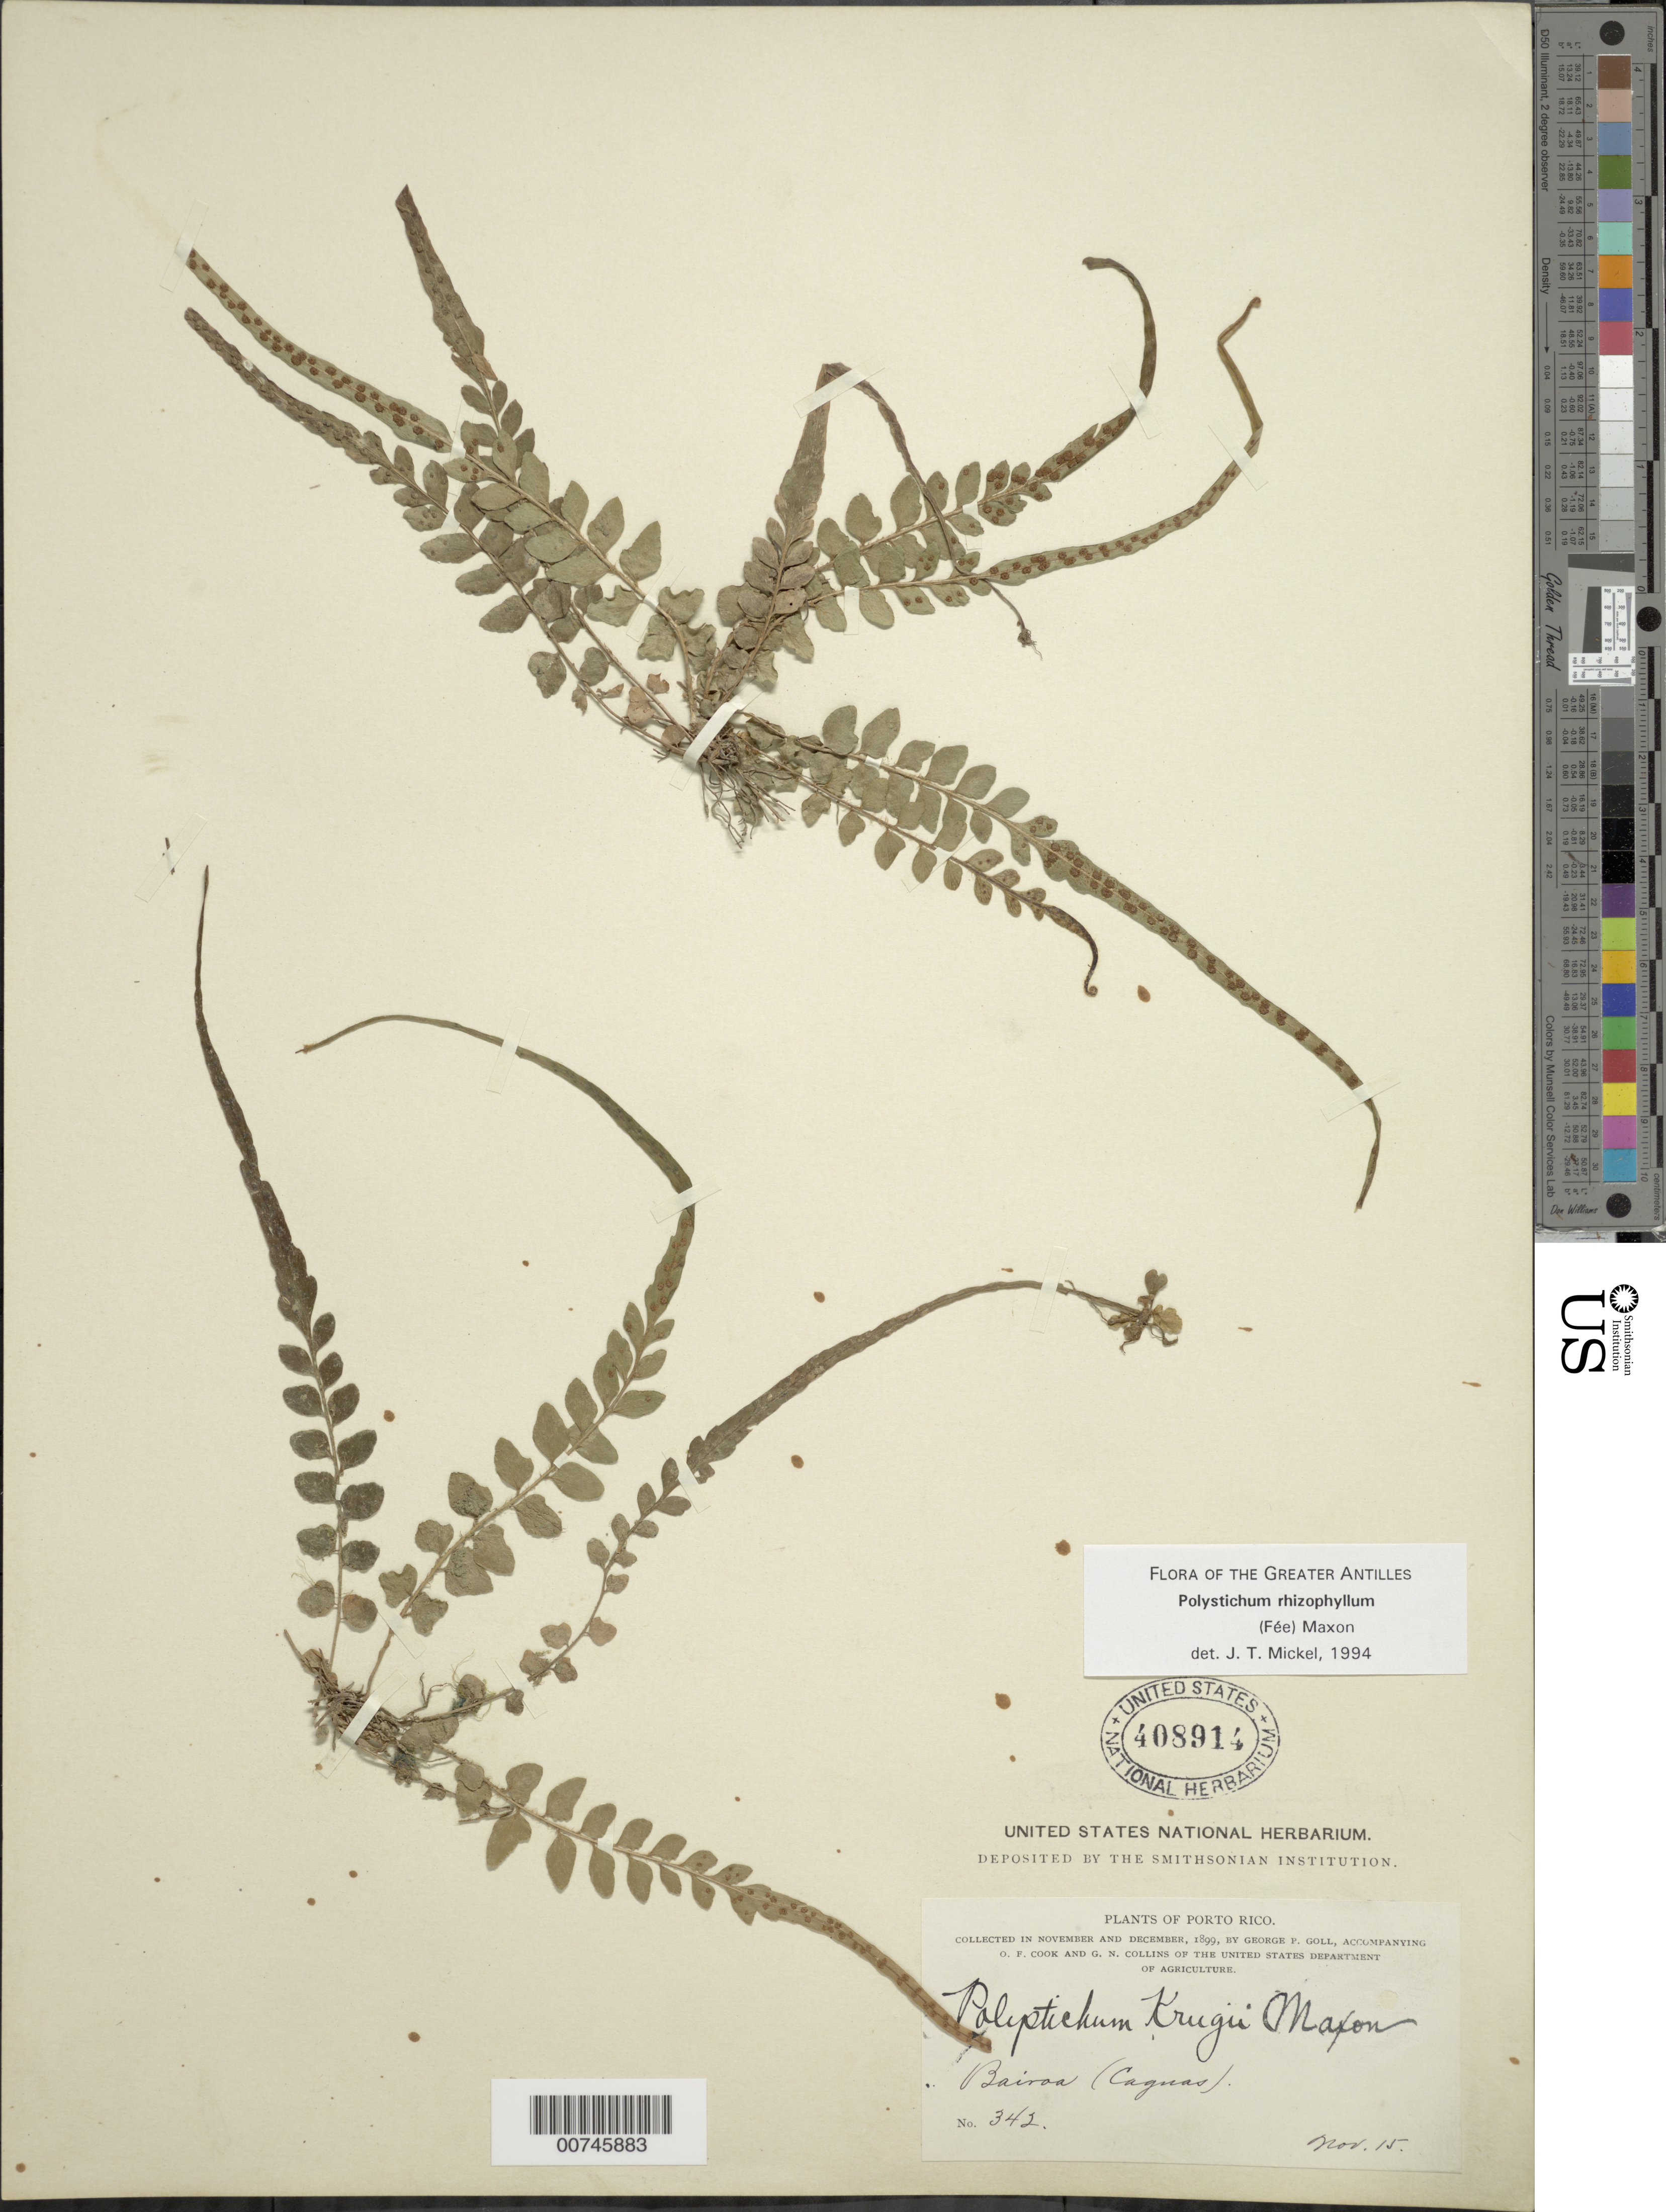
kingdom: Plantae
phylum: Tracheophyta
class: Polypodiopsida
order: Polypodiales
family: Dryopteridaceae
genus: Polystichum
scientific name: Polystichum rhizophyllum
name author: (Sw.) C. Presl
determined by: Mickel, J. T., (NY), New York Botanical Garden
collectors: G. Goll, O. F. Cook & G. N. Collins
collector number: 342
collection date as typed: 15 Nov 1899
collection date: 1899-11-15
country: Puerto Rico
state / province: Caguas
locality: Bairoa (Caguas)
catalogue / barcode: US 408914